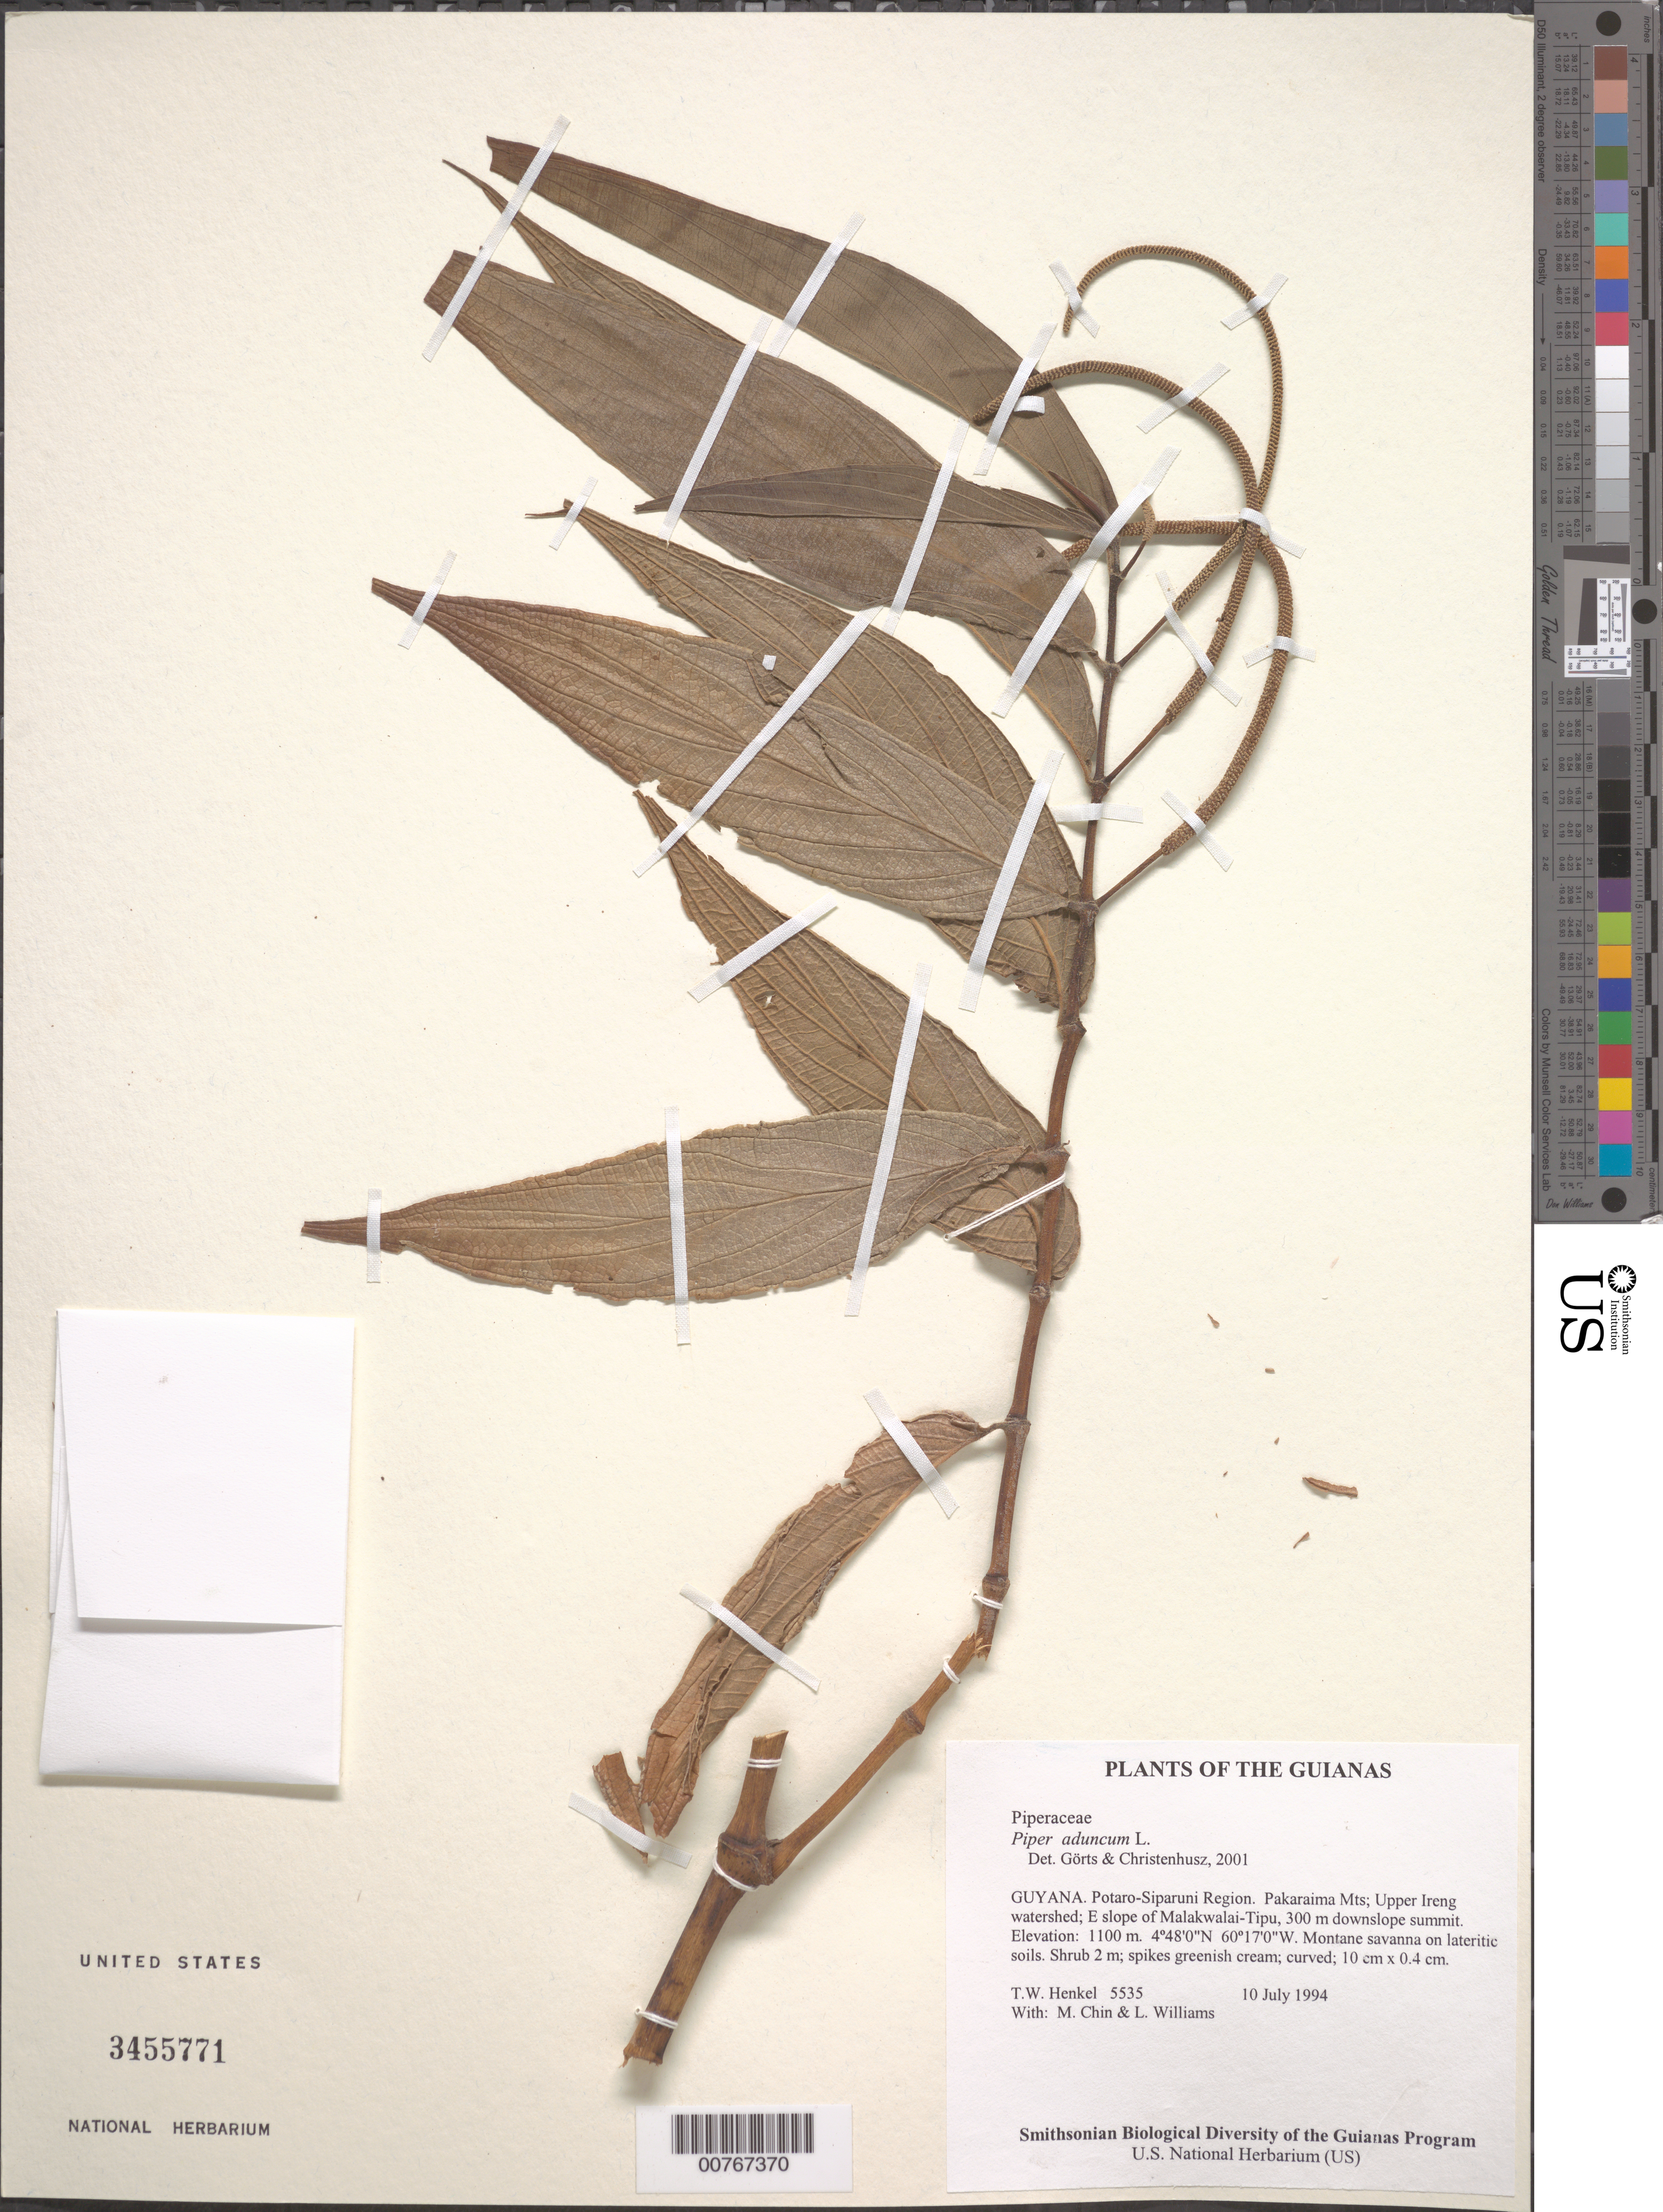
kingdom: Plantae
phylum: Tracheophyta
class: Magnoliopsida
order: Piperales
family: Piperaceae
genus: Piper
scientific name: Piper aduncum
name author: L.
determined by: Görts-van Rijn, A. R.; Christenhusz, M. J.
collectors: T. Henkel, M. Chin & L. Williams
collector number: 5535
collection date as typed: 10 July 1994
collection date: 1994-07-10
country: Guyana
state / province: Potaro-Siparuni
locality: Pakaraima Mts; Upper Ireng watershed; E slope of Malakwalai-Tipu, 300 m downslope summit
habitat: Montane savanna on lateritic soils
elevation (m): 1100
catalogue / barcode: US 3455771